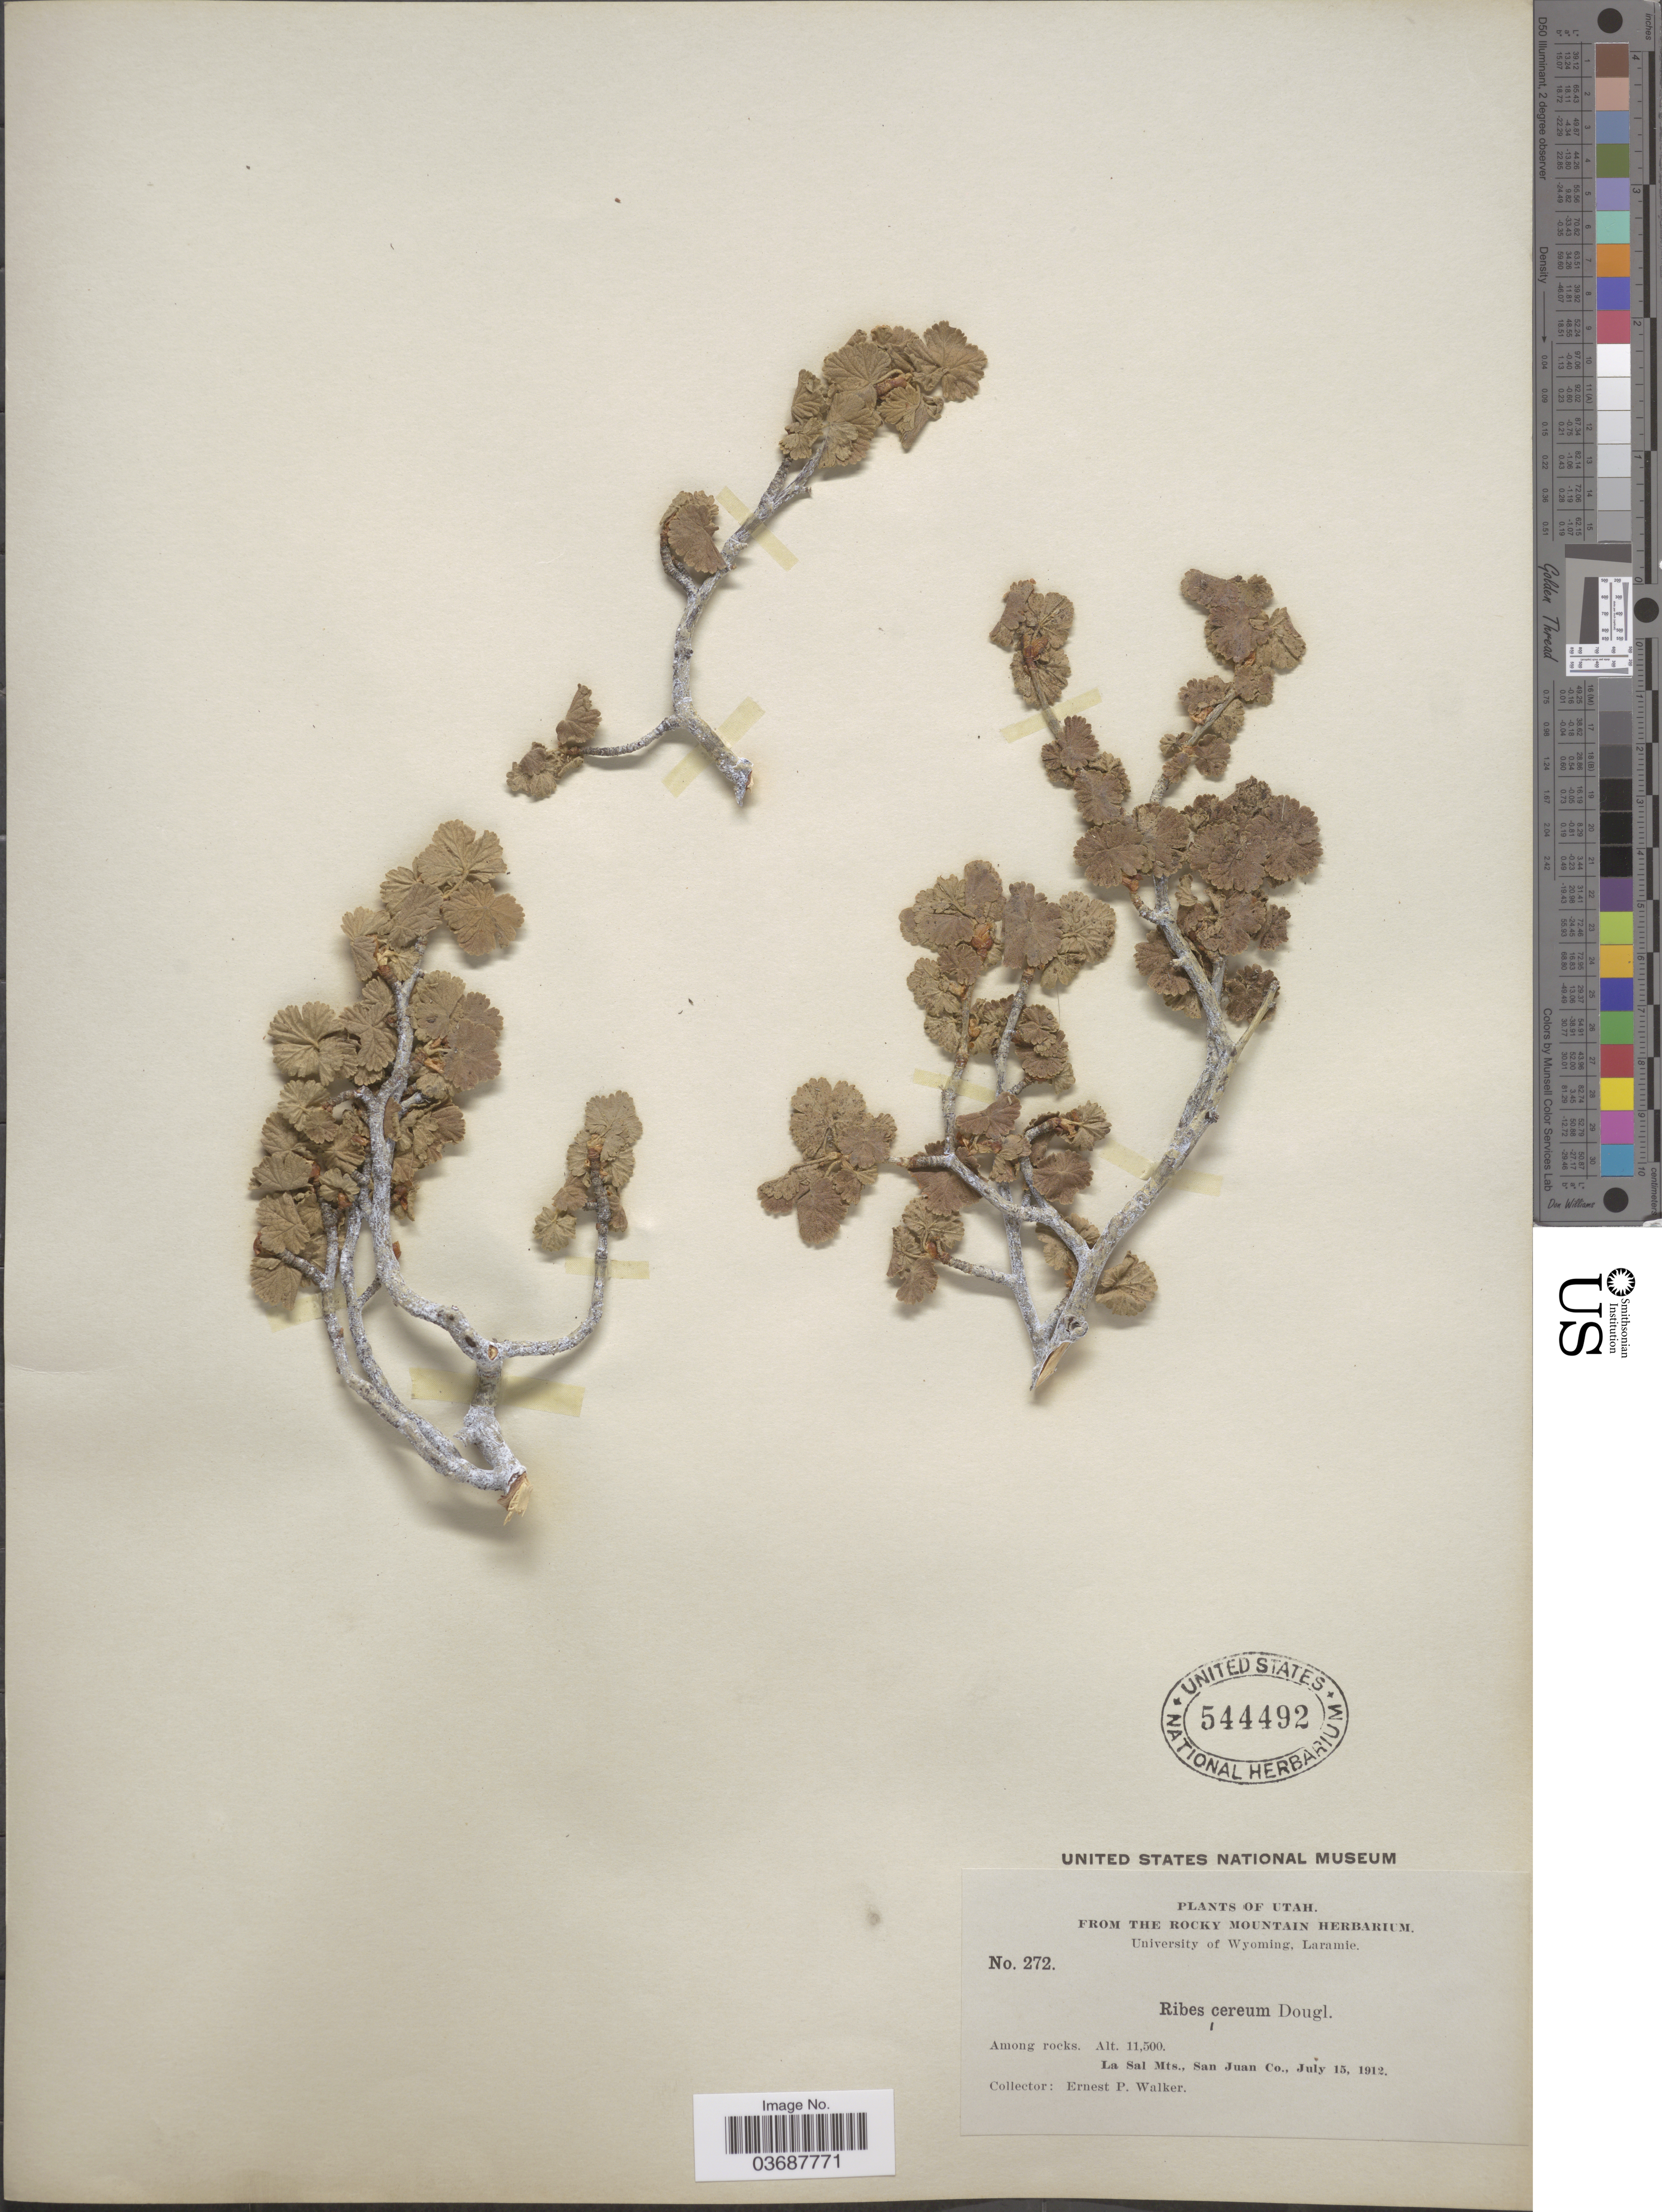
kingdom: Plantae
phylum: Tracheophyta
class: Magnoliopsida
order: Saxifragales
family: Grossulariaceae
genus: Ribes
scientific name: Ribes inebrians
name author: Lindl.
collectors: E. P. Walker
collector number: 272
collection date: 1912-07-15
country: United States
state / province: Utah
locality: La Sal Mts., San Juan Co.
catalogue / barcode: US 544492